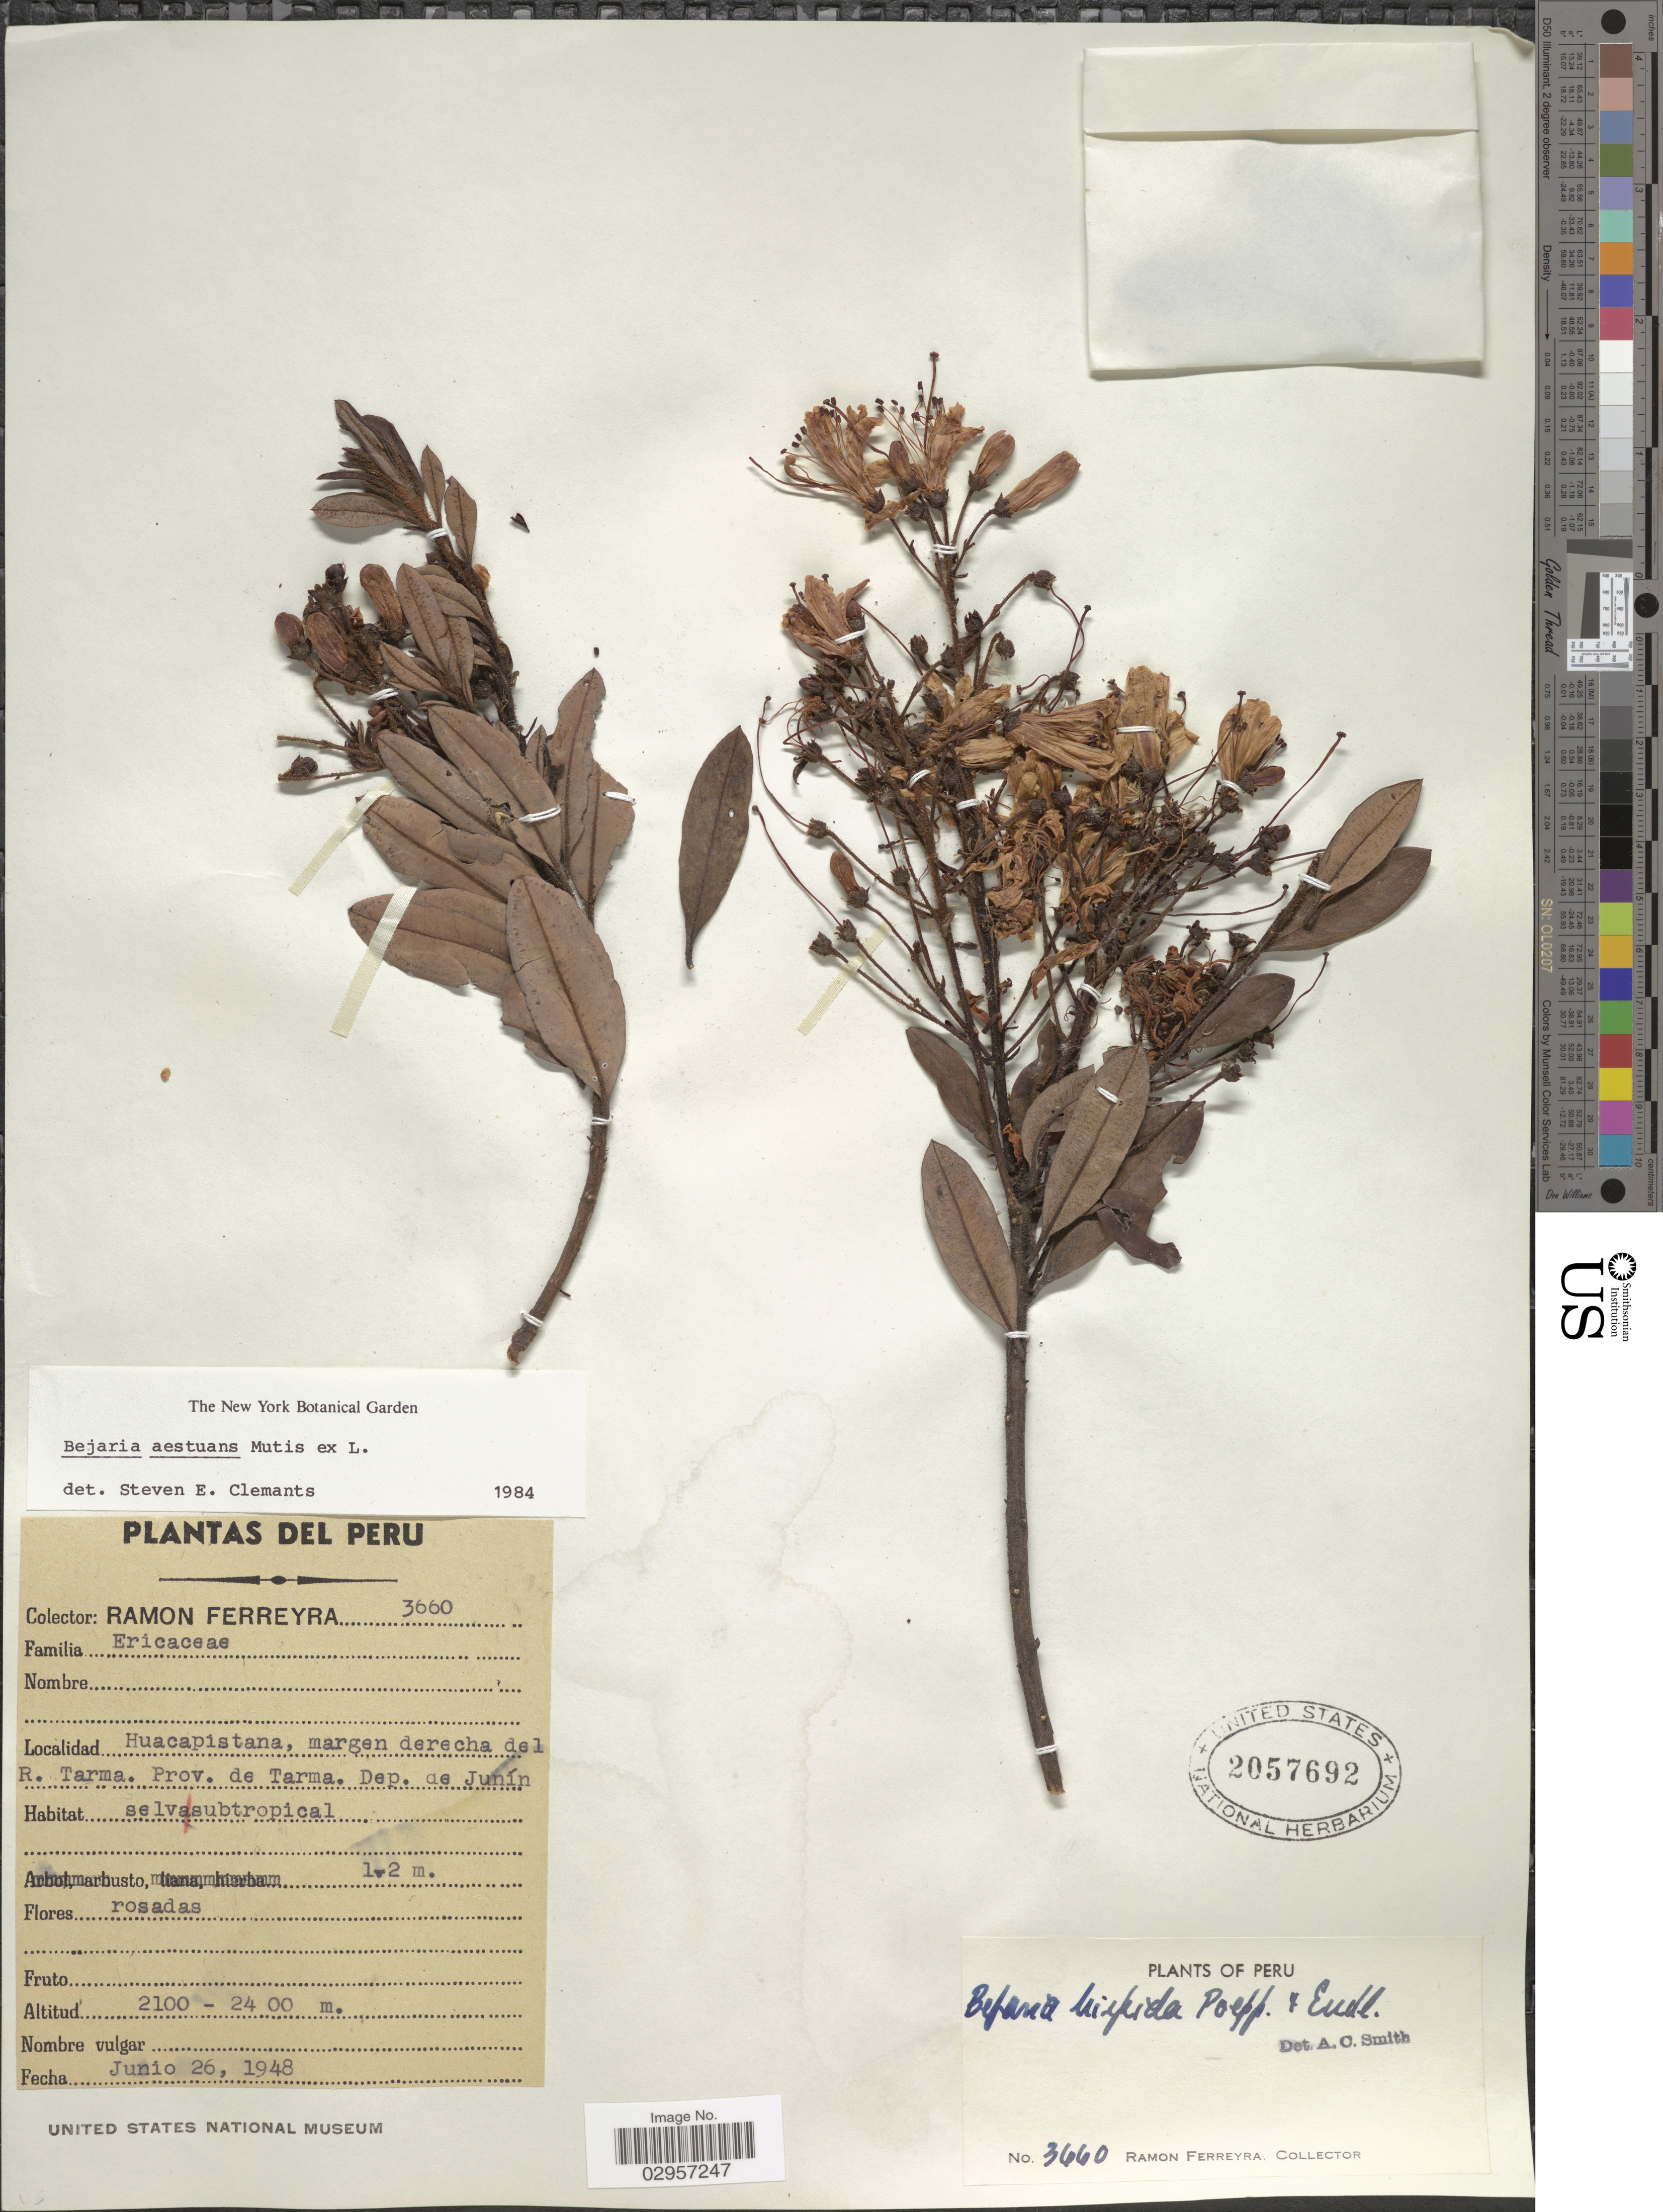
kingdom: Plantae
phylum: Tracheophyta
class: Magnoliopsida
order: Ericales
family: Ericaceae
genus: Befaria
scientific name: Befaria aestuans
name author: Mutis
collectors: R. A. Ferreyra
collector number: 3660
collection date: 1948-06-26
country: Peru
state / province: Junín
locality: Huacapistana, margen derecha del R. Tarma. Prov. de Tarma. Dep. de Junín.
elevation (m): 2100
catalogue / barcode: US 2057692